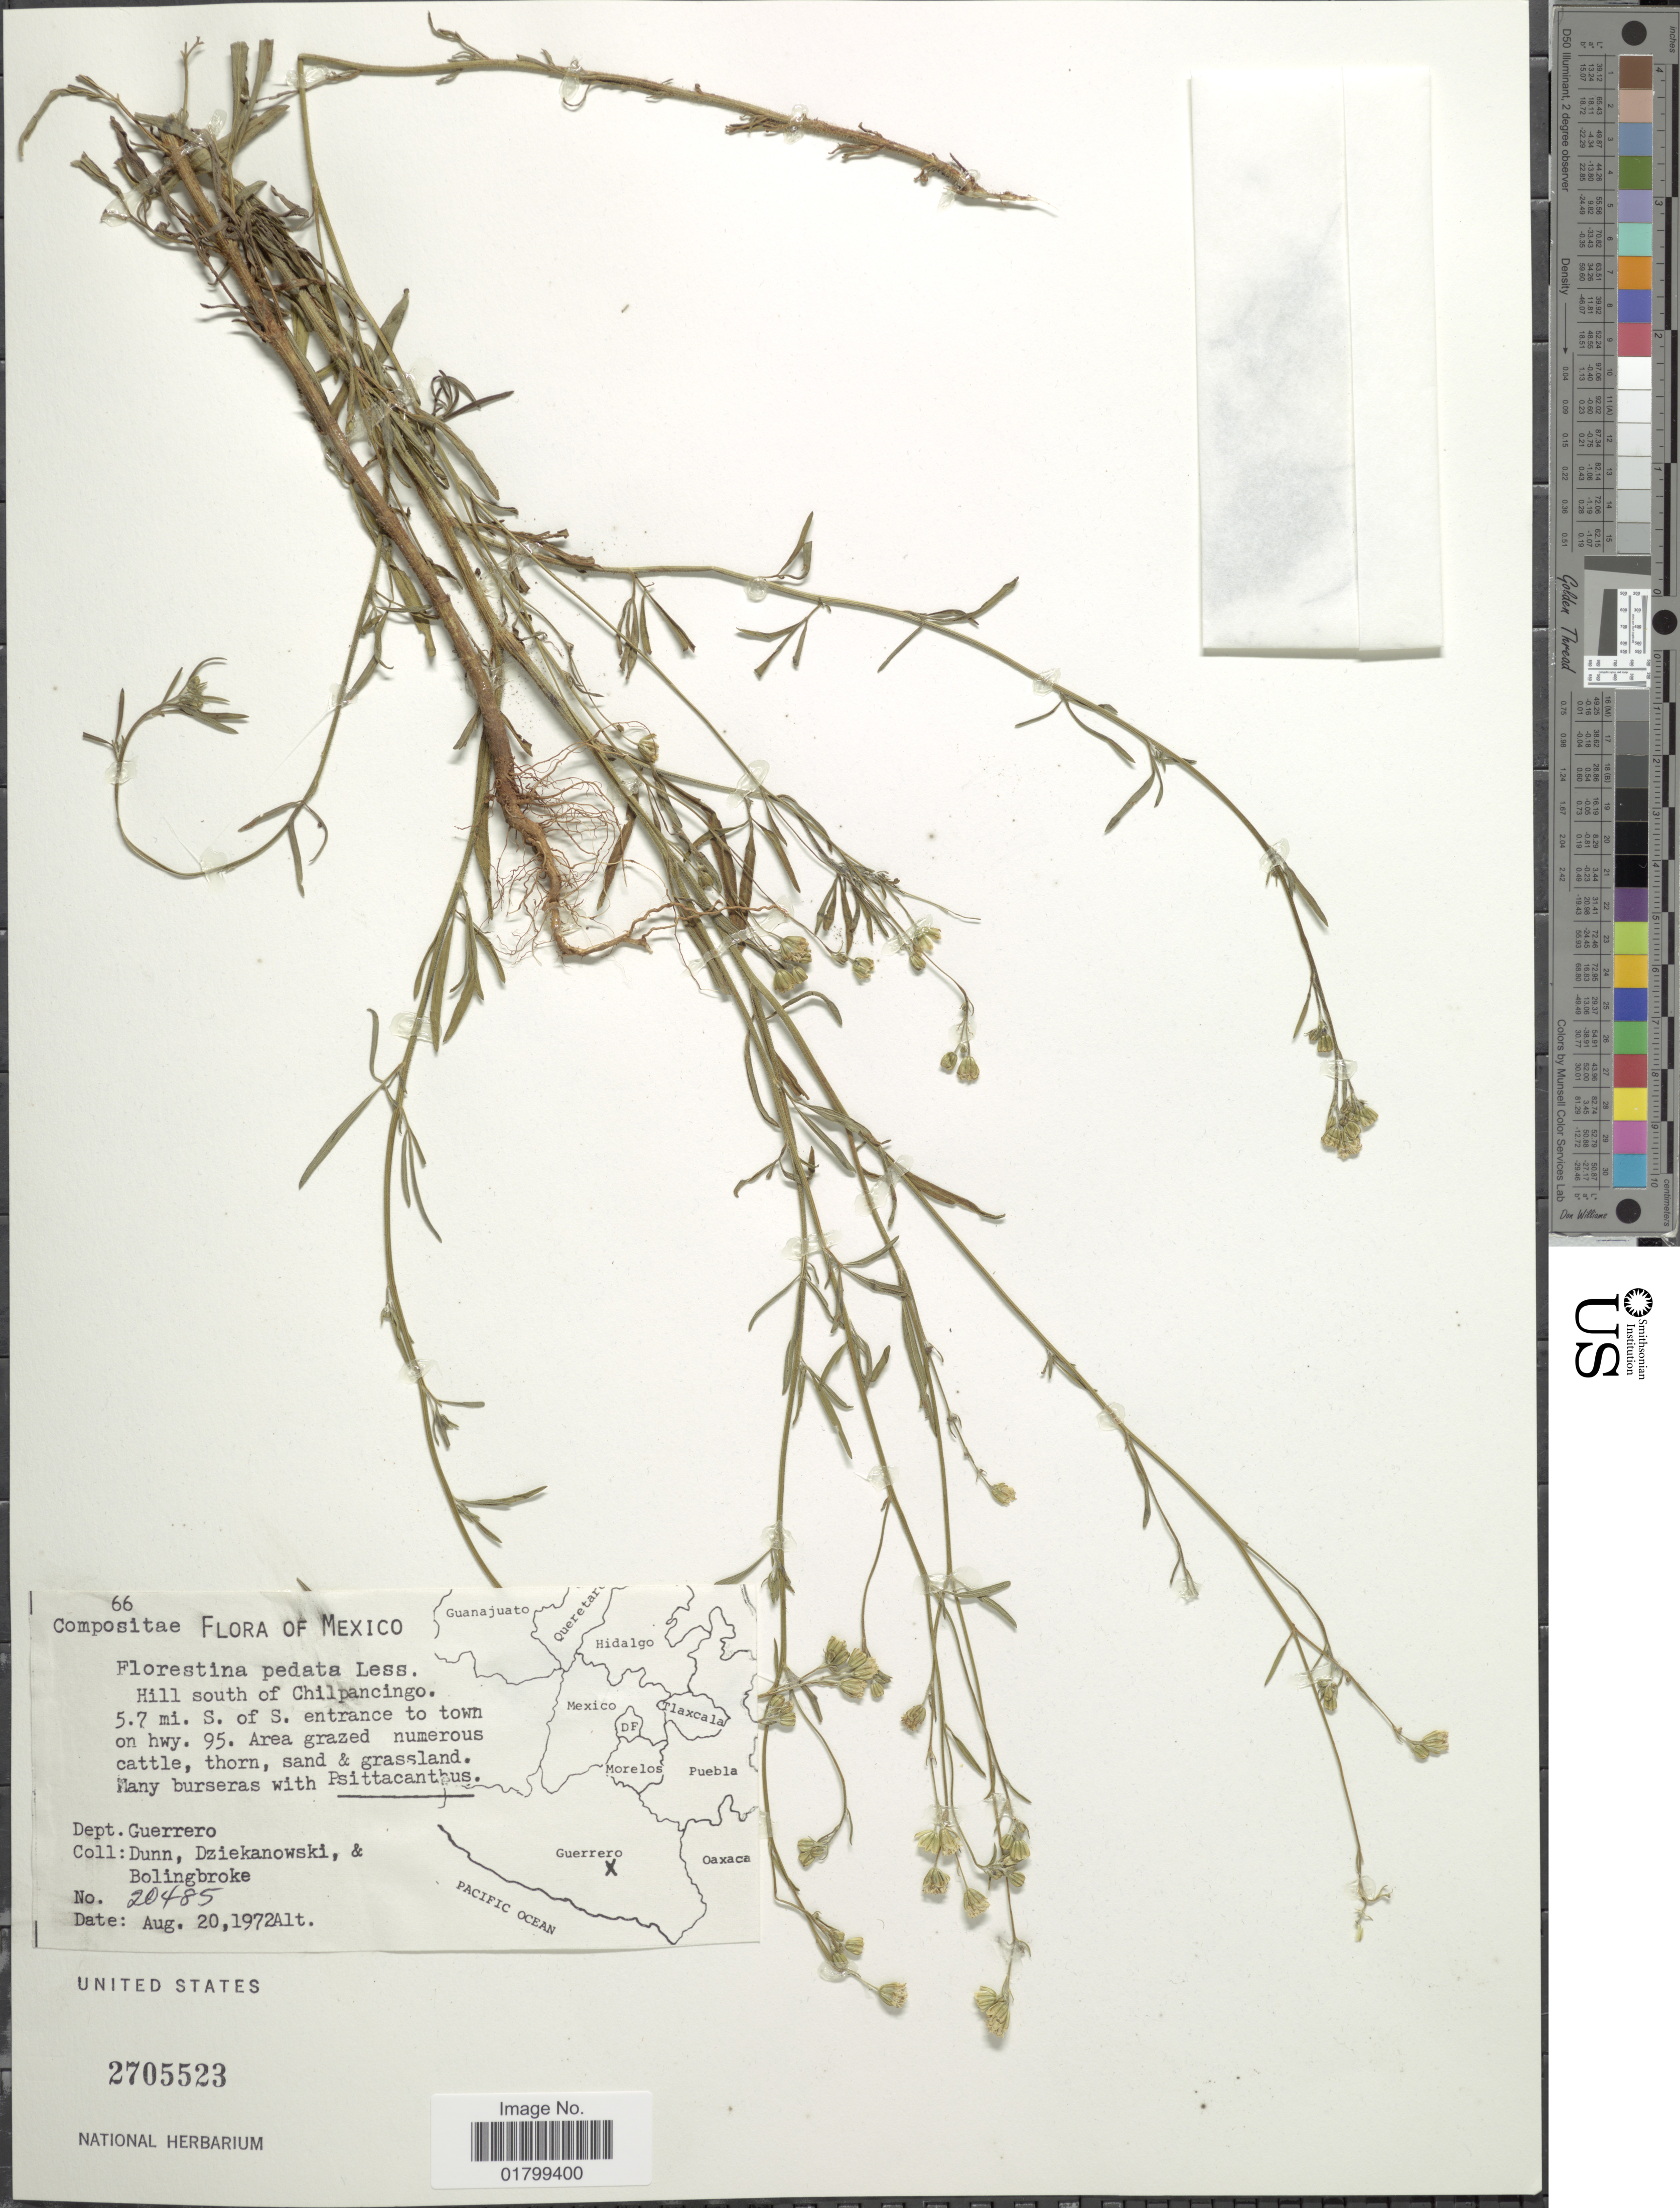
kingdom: Plantae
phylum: Tracheophyta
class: Magnoliopsida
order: Asterales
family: Asteraceae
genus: Florestina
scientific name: Florestina pedata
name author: (Cav.) Cass.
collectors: Dunn, --, -. Dziekanowski & -. Bolingbroke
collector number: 20485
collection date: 1972-08-20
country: Mexico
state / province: Guerrero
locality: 5.7 mi. S. of S. enrtrance to town on hwy. 95.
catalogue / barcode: US 2705523